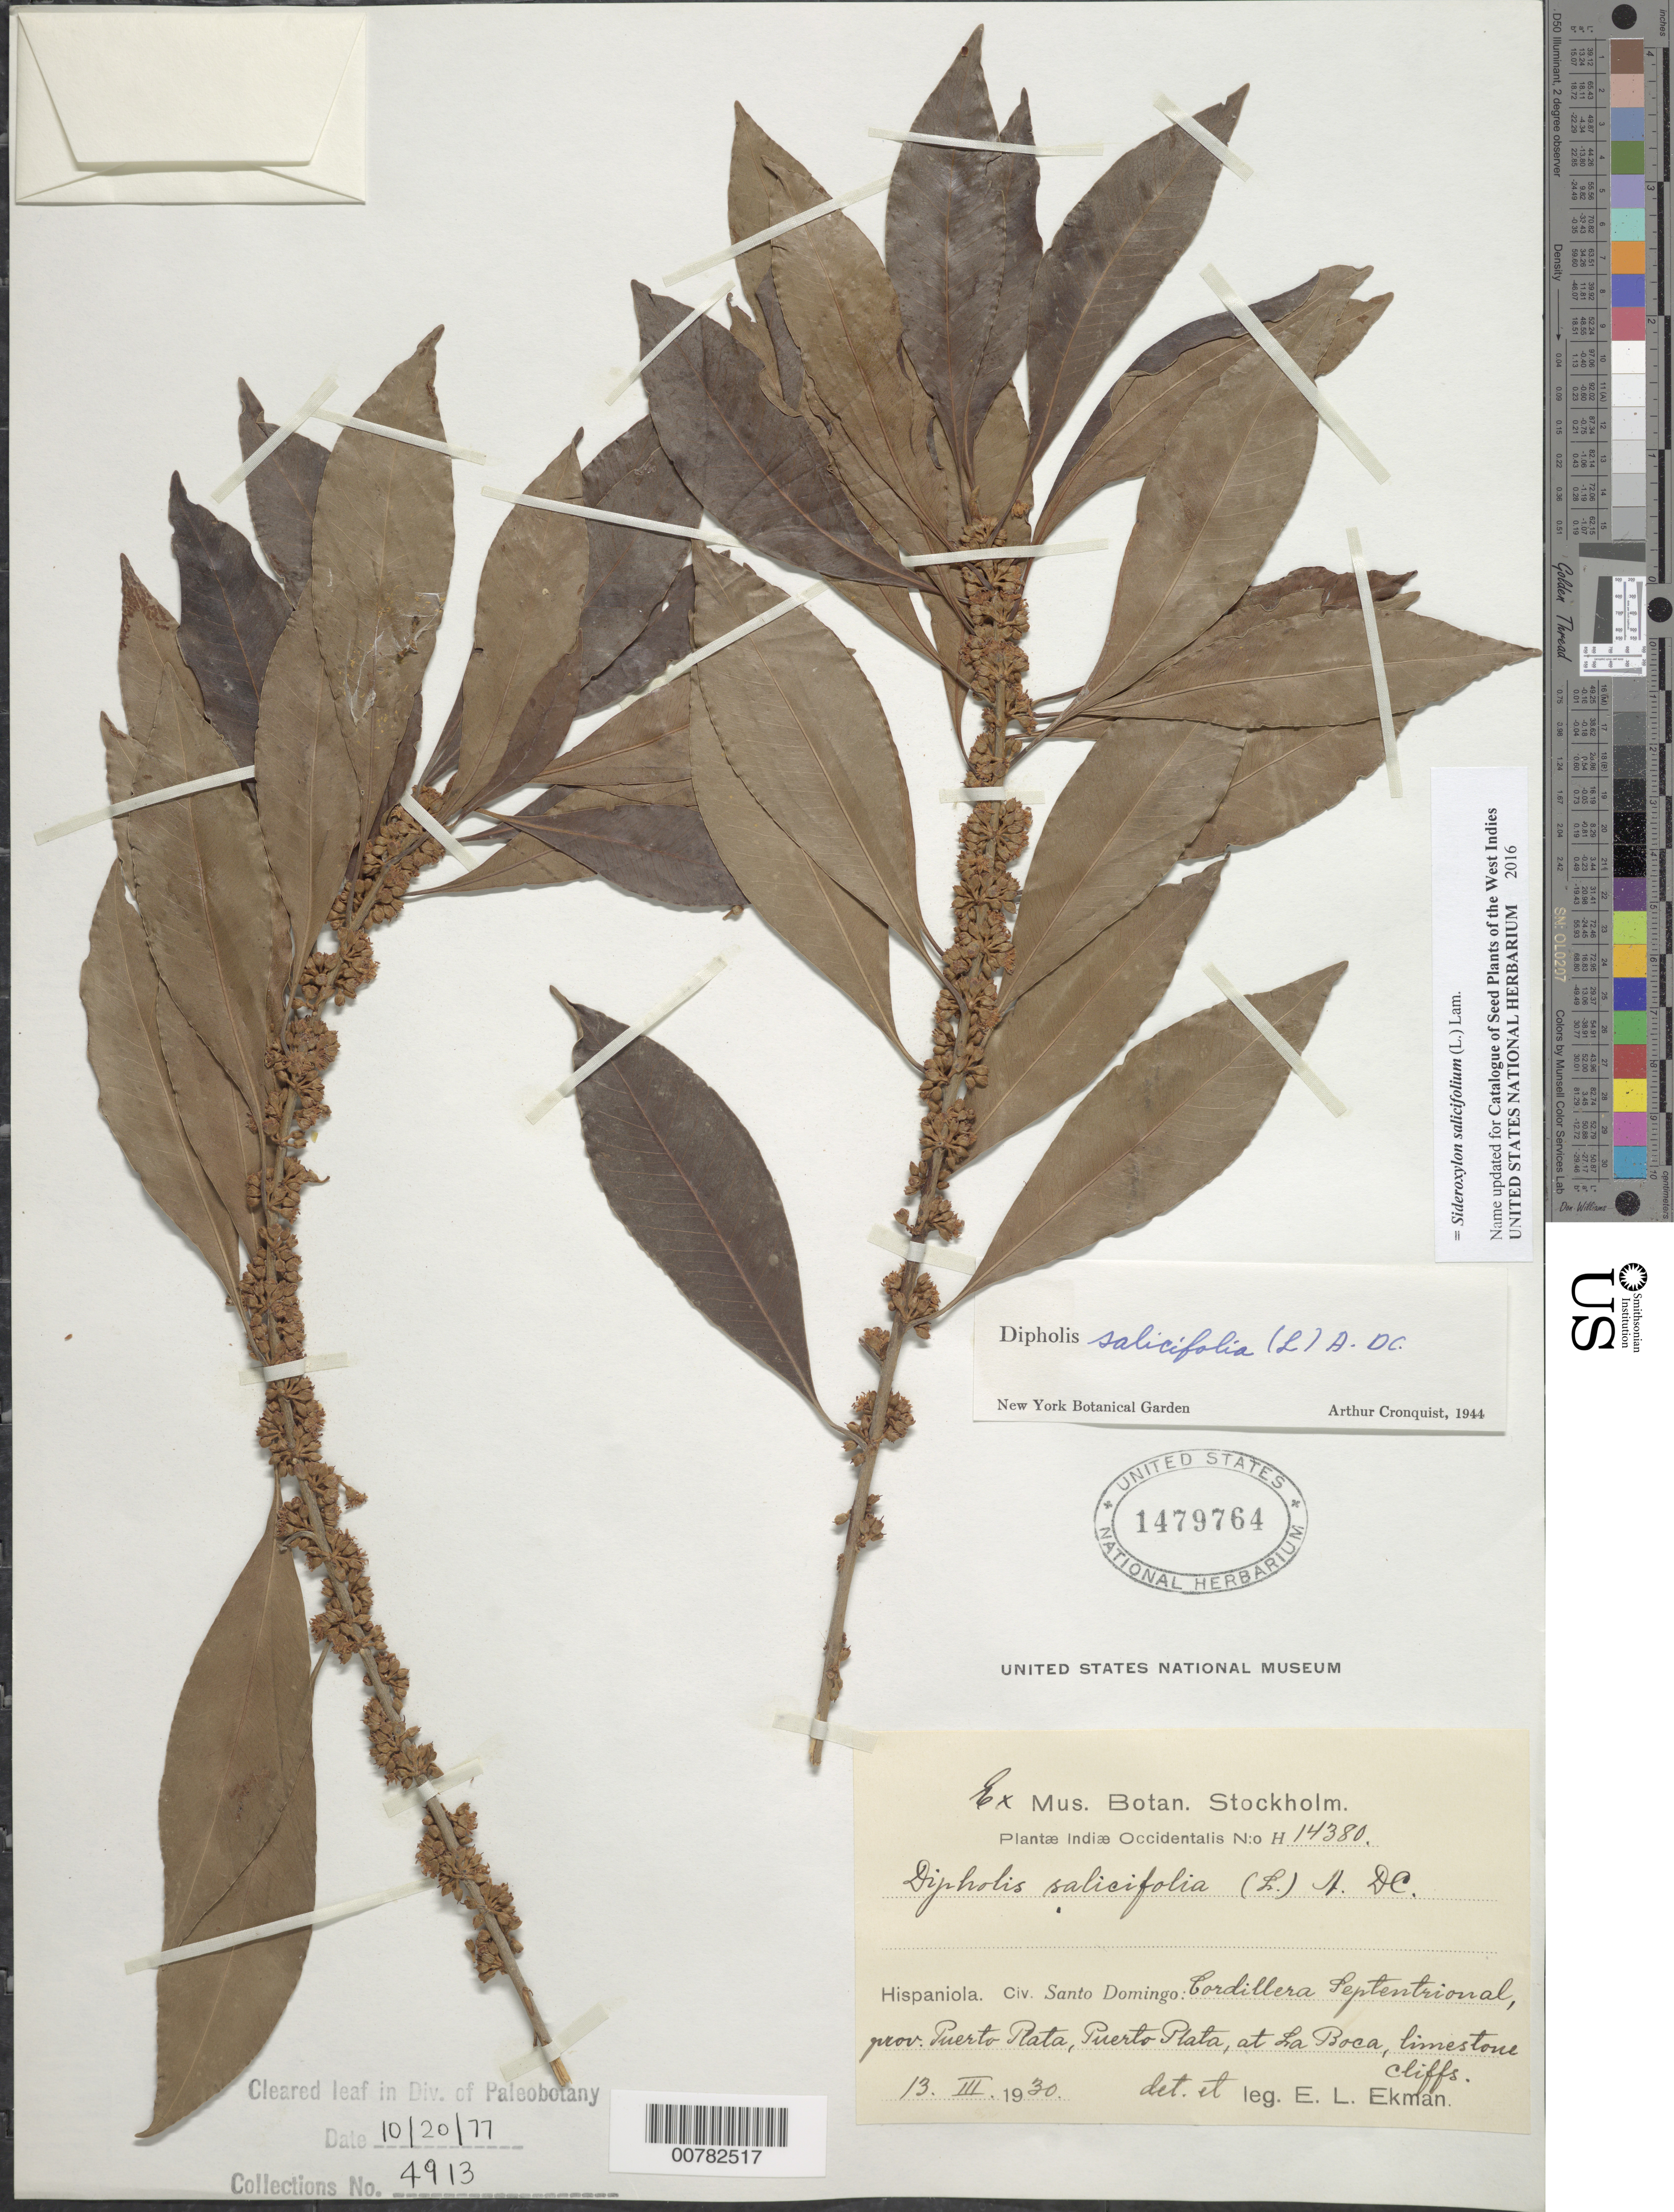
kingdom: Plantae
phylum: Tracheophyta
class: Magnoliopsida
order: Ericales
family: Sapotaceae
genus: Sideroxylon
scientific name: Sideroxylon salicifolium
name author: (L.) Lam.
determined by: Cronquist, A. J.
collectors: E. L. Ekman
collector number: H 14380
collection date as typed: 13 Mar 1930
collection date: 1930-03-13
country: Dominican Republic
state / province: Puerto Plata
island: Hispaniola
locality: Cordillera Septentrional, Puerto Plata, at La Boca.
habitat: Limestone cliffs.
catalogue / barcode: US 1479764